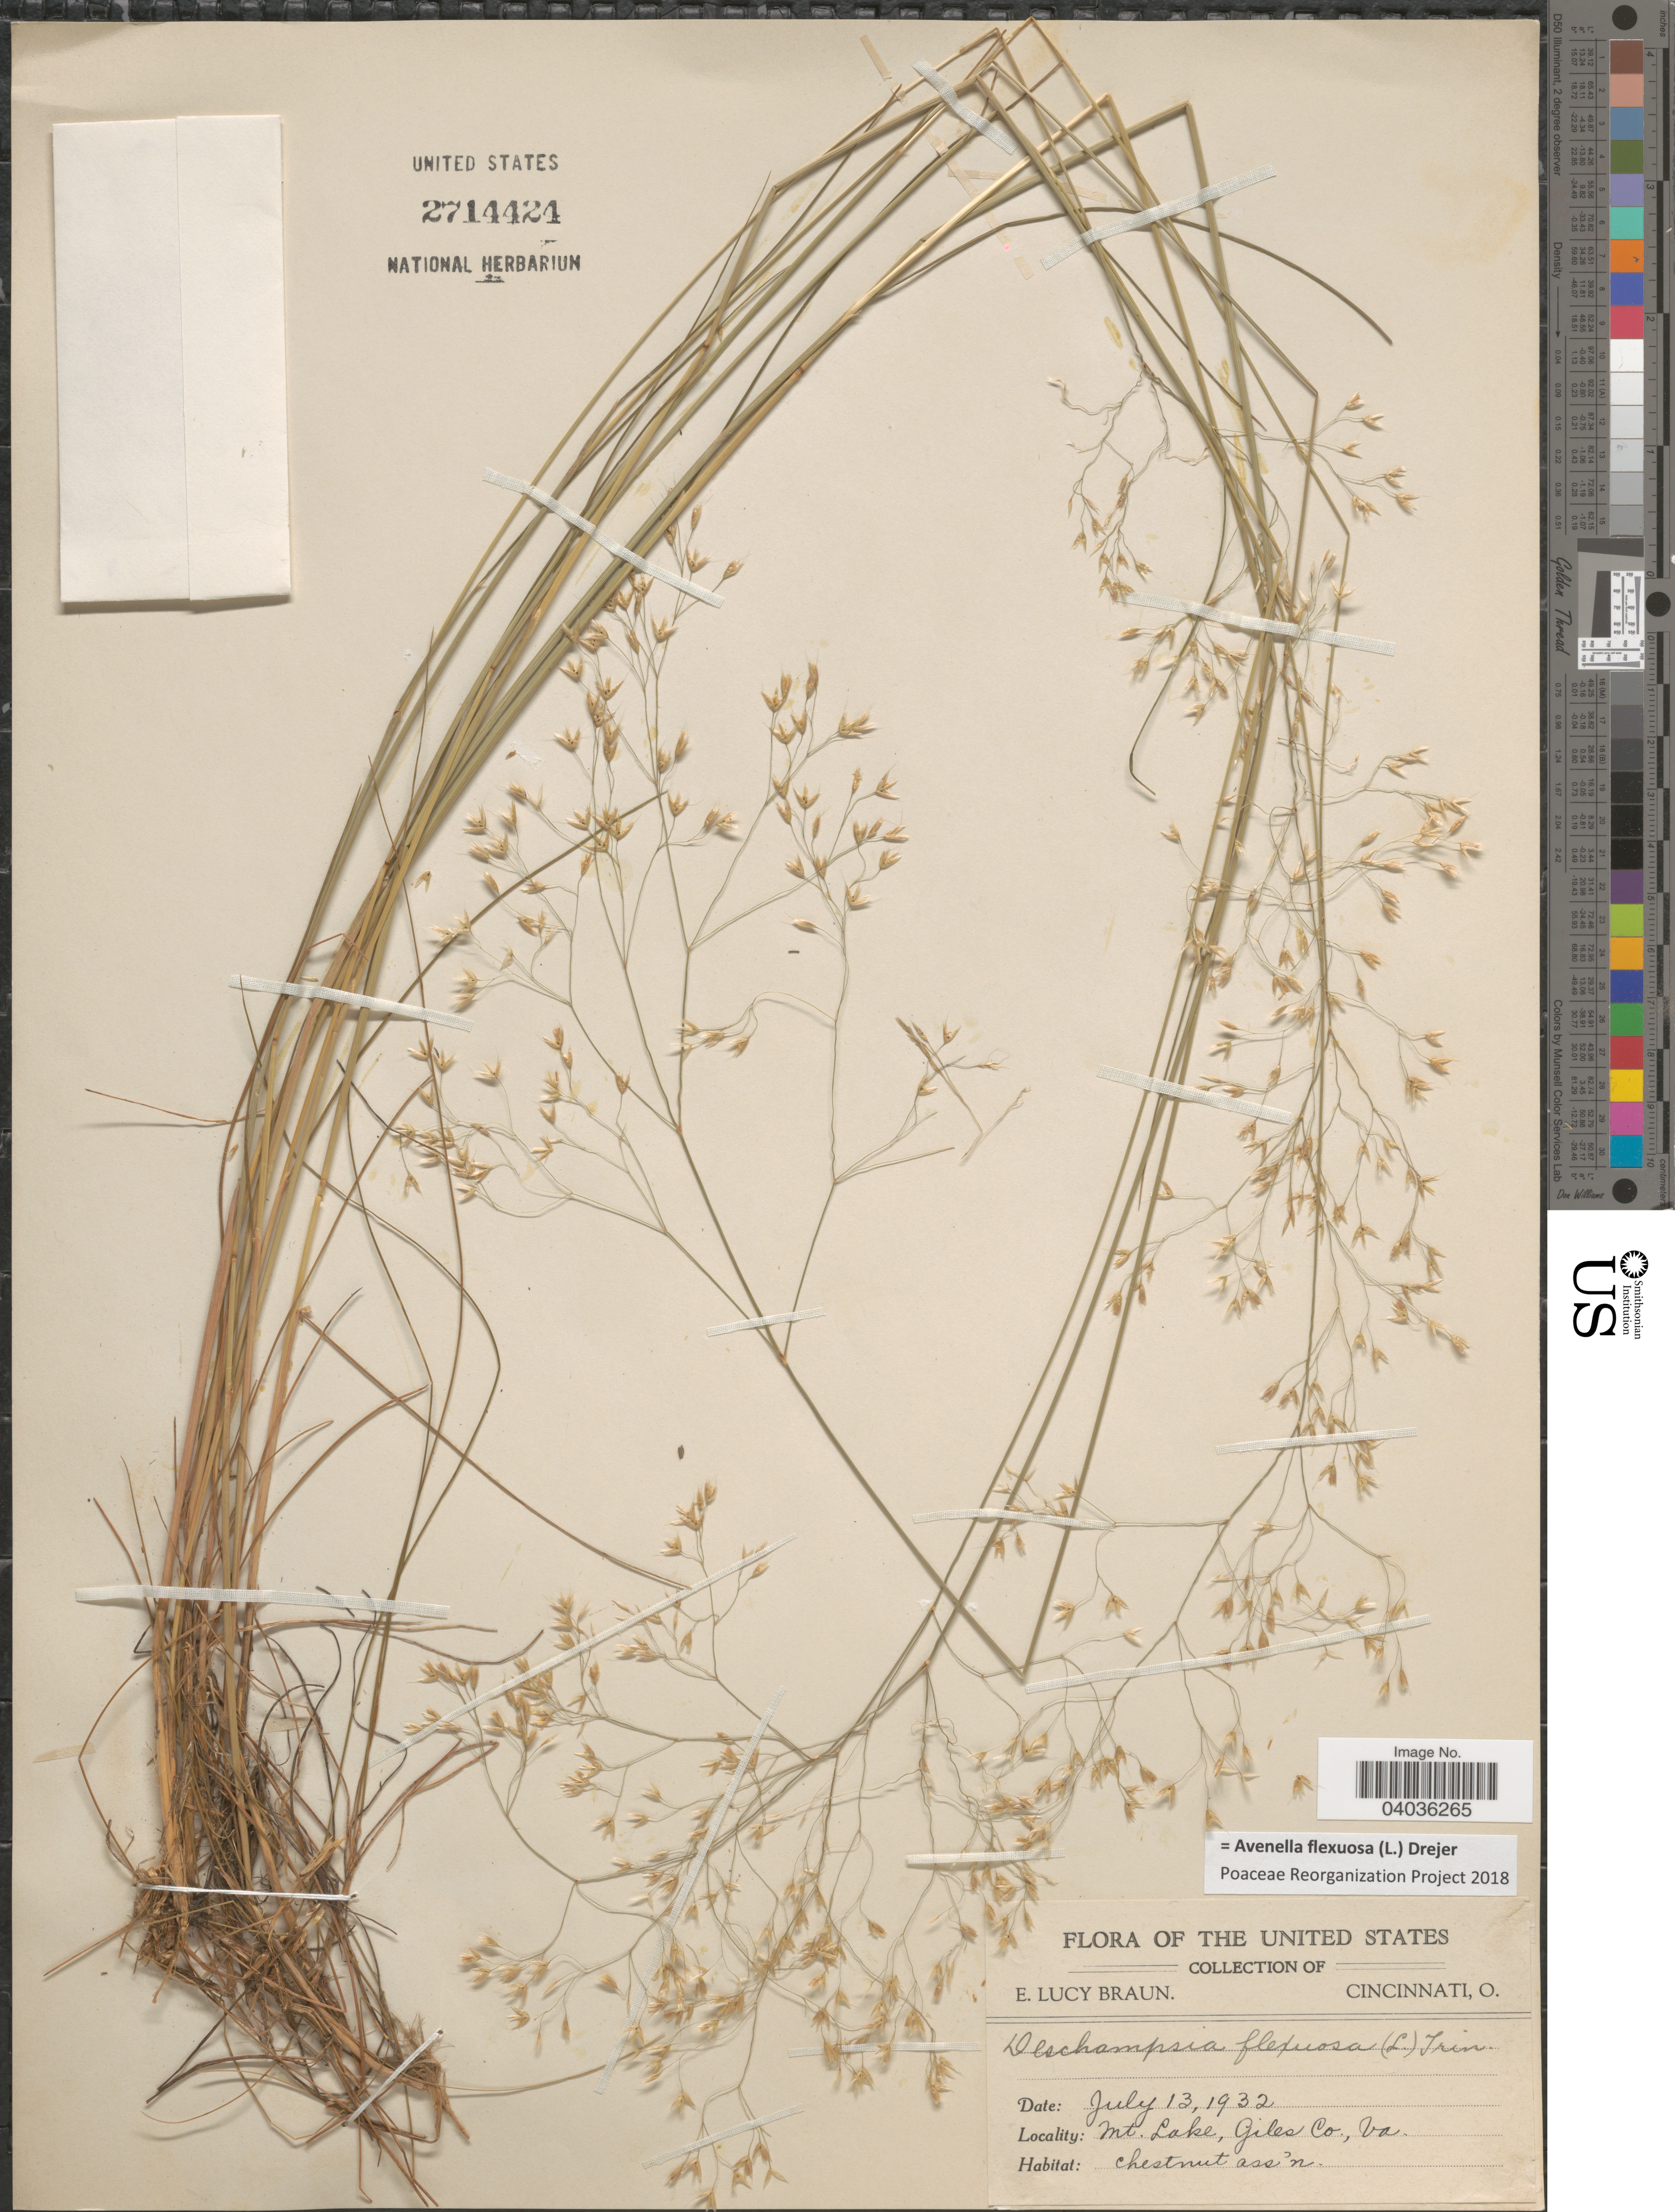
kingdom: Plantae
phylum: Tracheophyta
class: Liliopsida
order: Poales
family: Poaceae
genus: Avenella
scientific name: Avenella flexuosa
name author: (L.) Drejer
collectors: E. L. Braun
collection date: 1932-07-13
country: United States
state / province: Virginia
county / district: Giles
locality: Mt. Lake, Giles Co.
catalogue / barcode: US 2714424